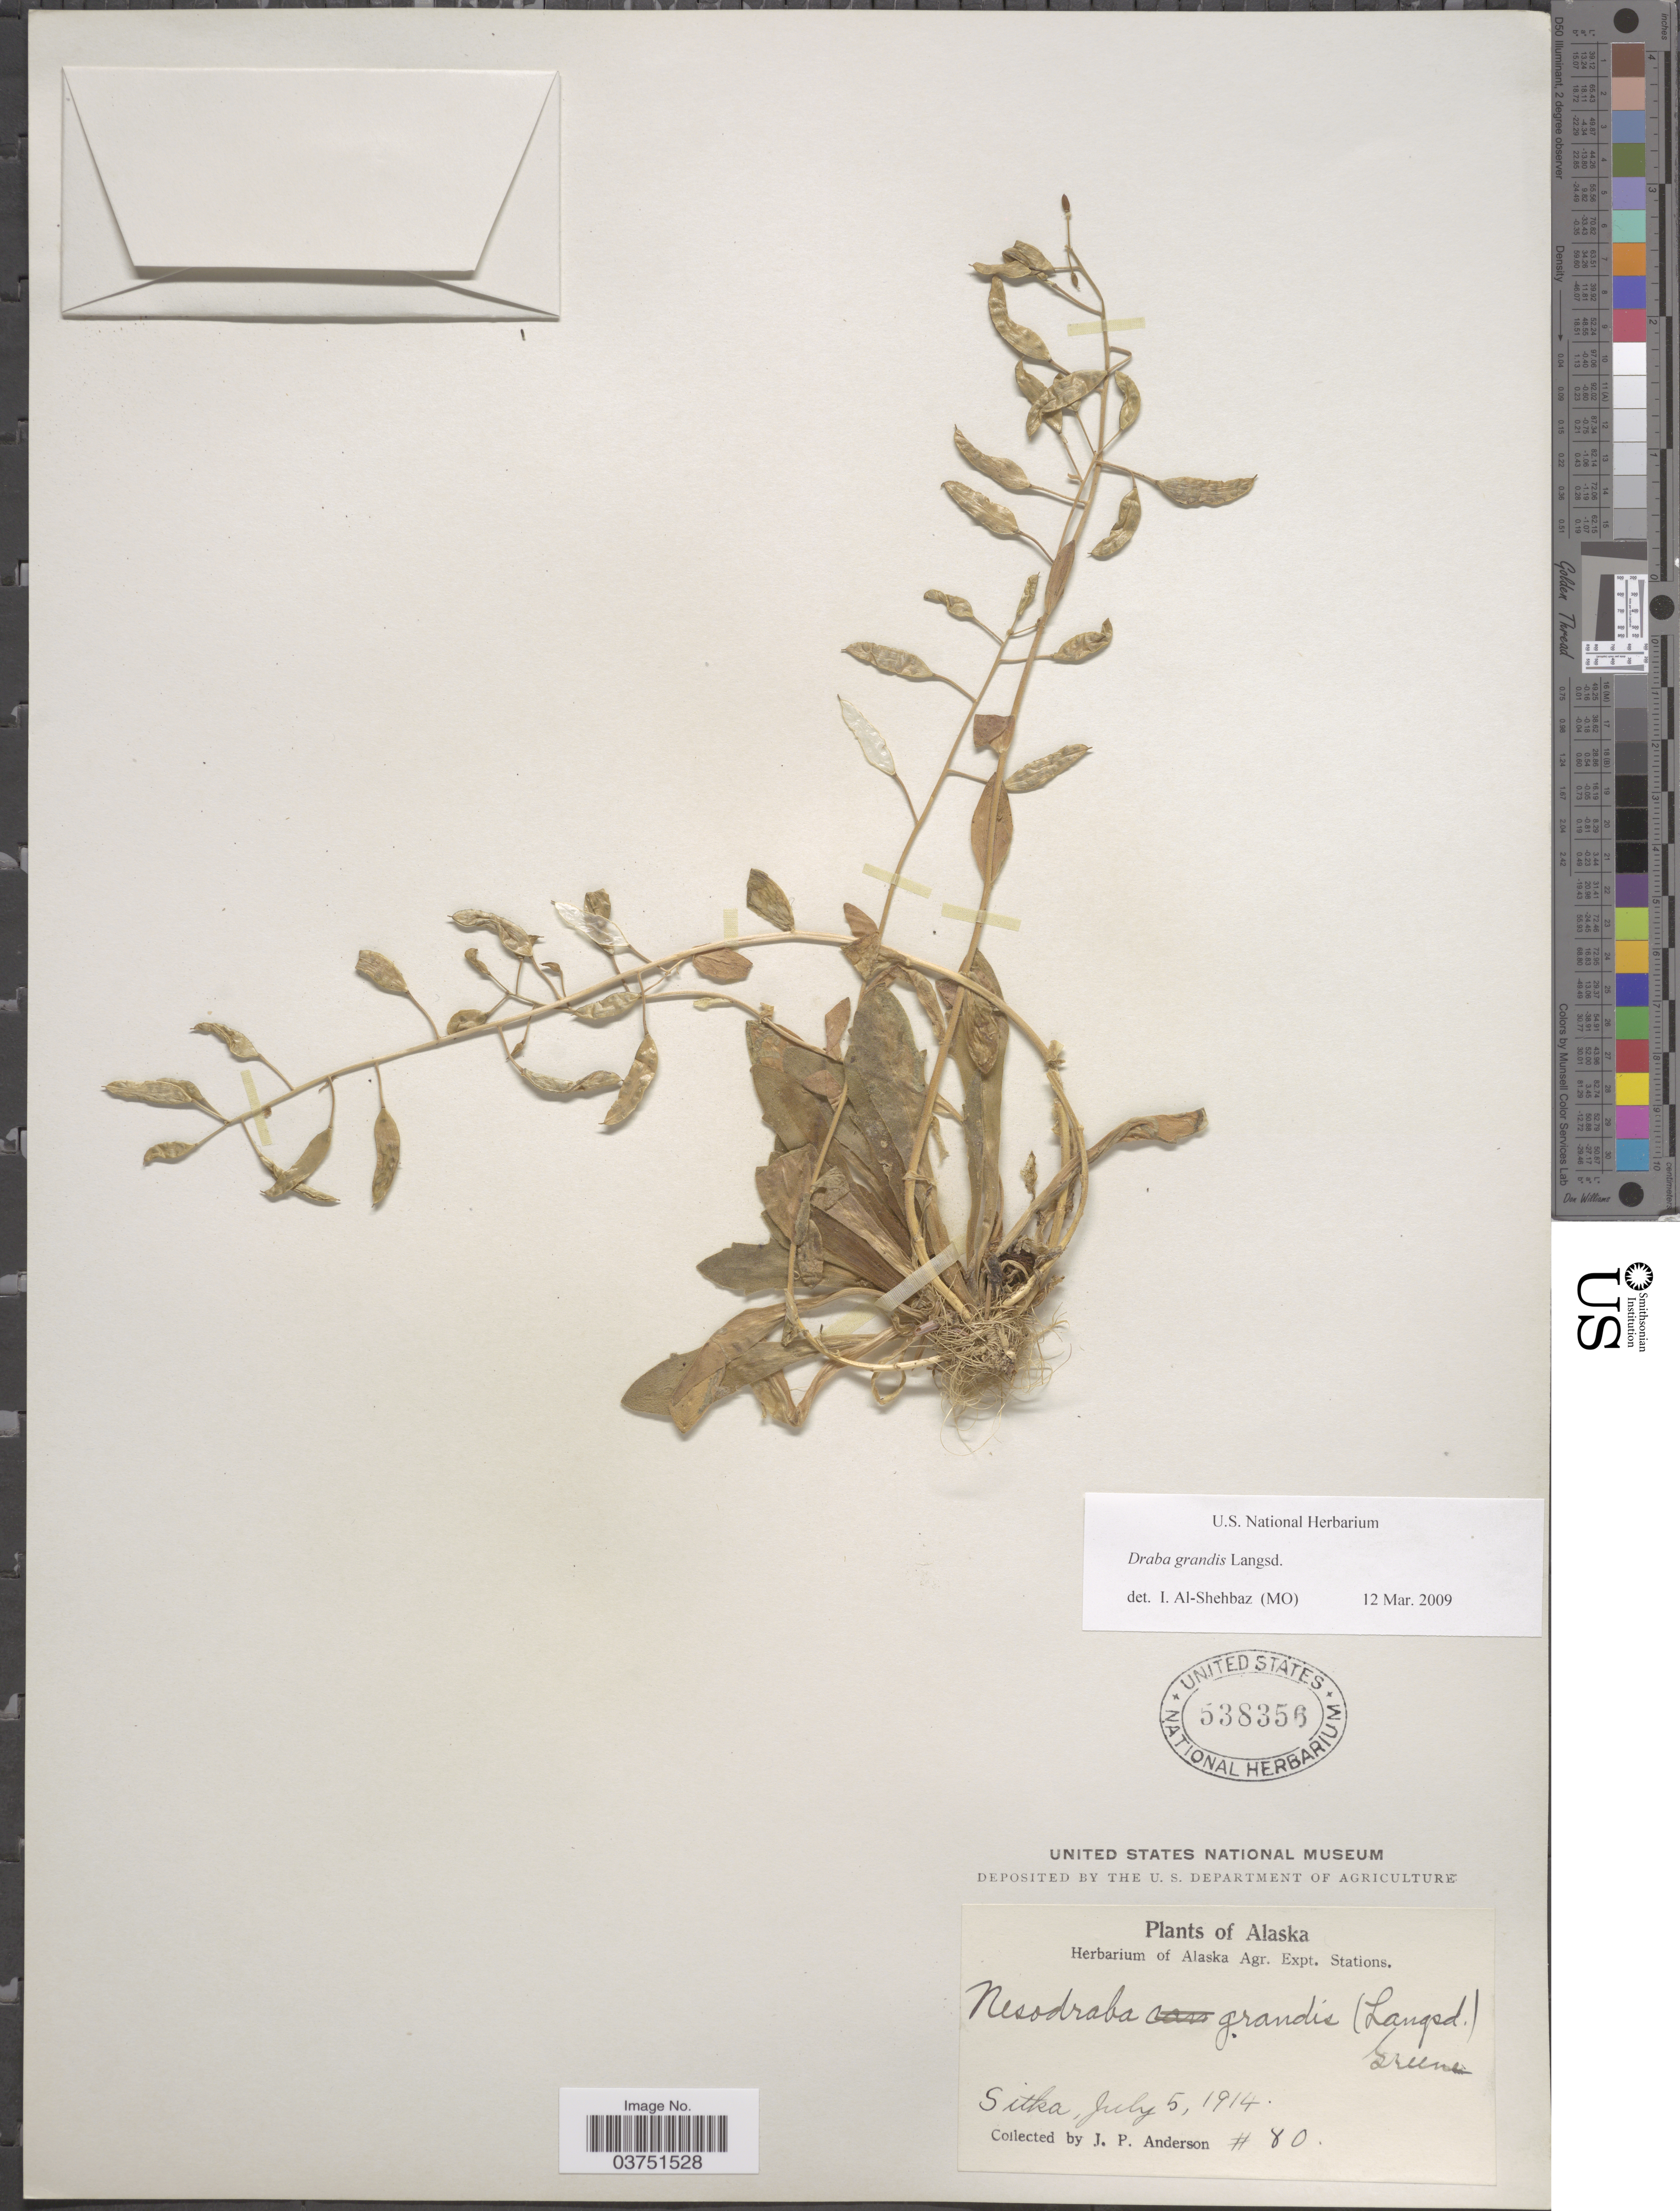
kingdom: Plantae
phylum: Tracheophyta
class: Magnoliopsida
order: Brassicales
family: Brassicaceae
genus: Draba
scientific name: Draba grandis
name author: Langsd. ex DC.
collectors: J. P. Anderson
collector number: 80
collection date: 1914-07-05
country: United States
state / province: Alaska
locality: Sitka.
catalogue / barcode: US 538356